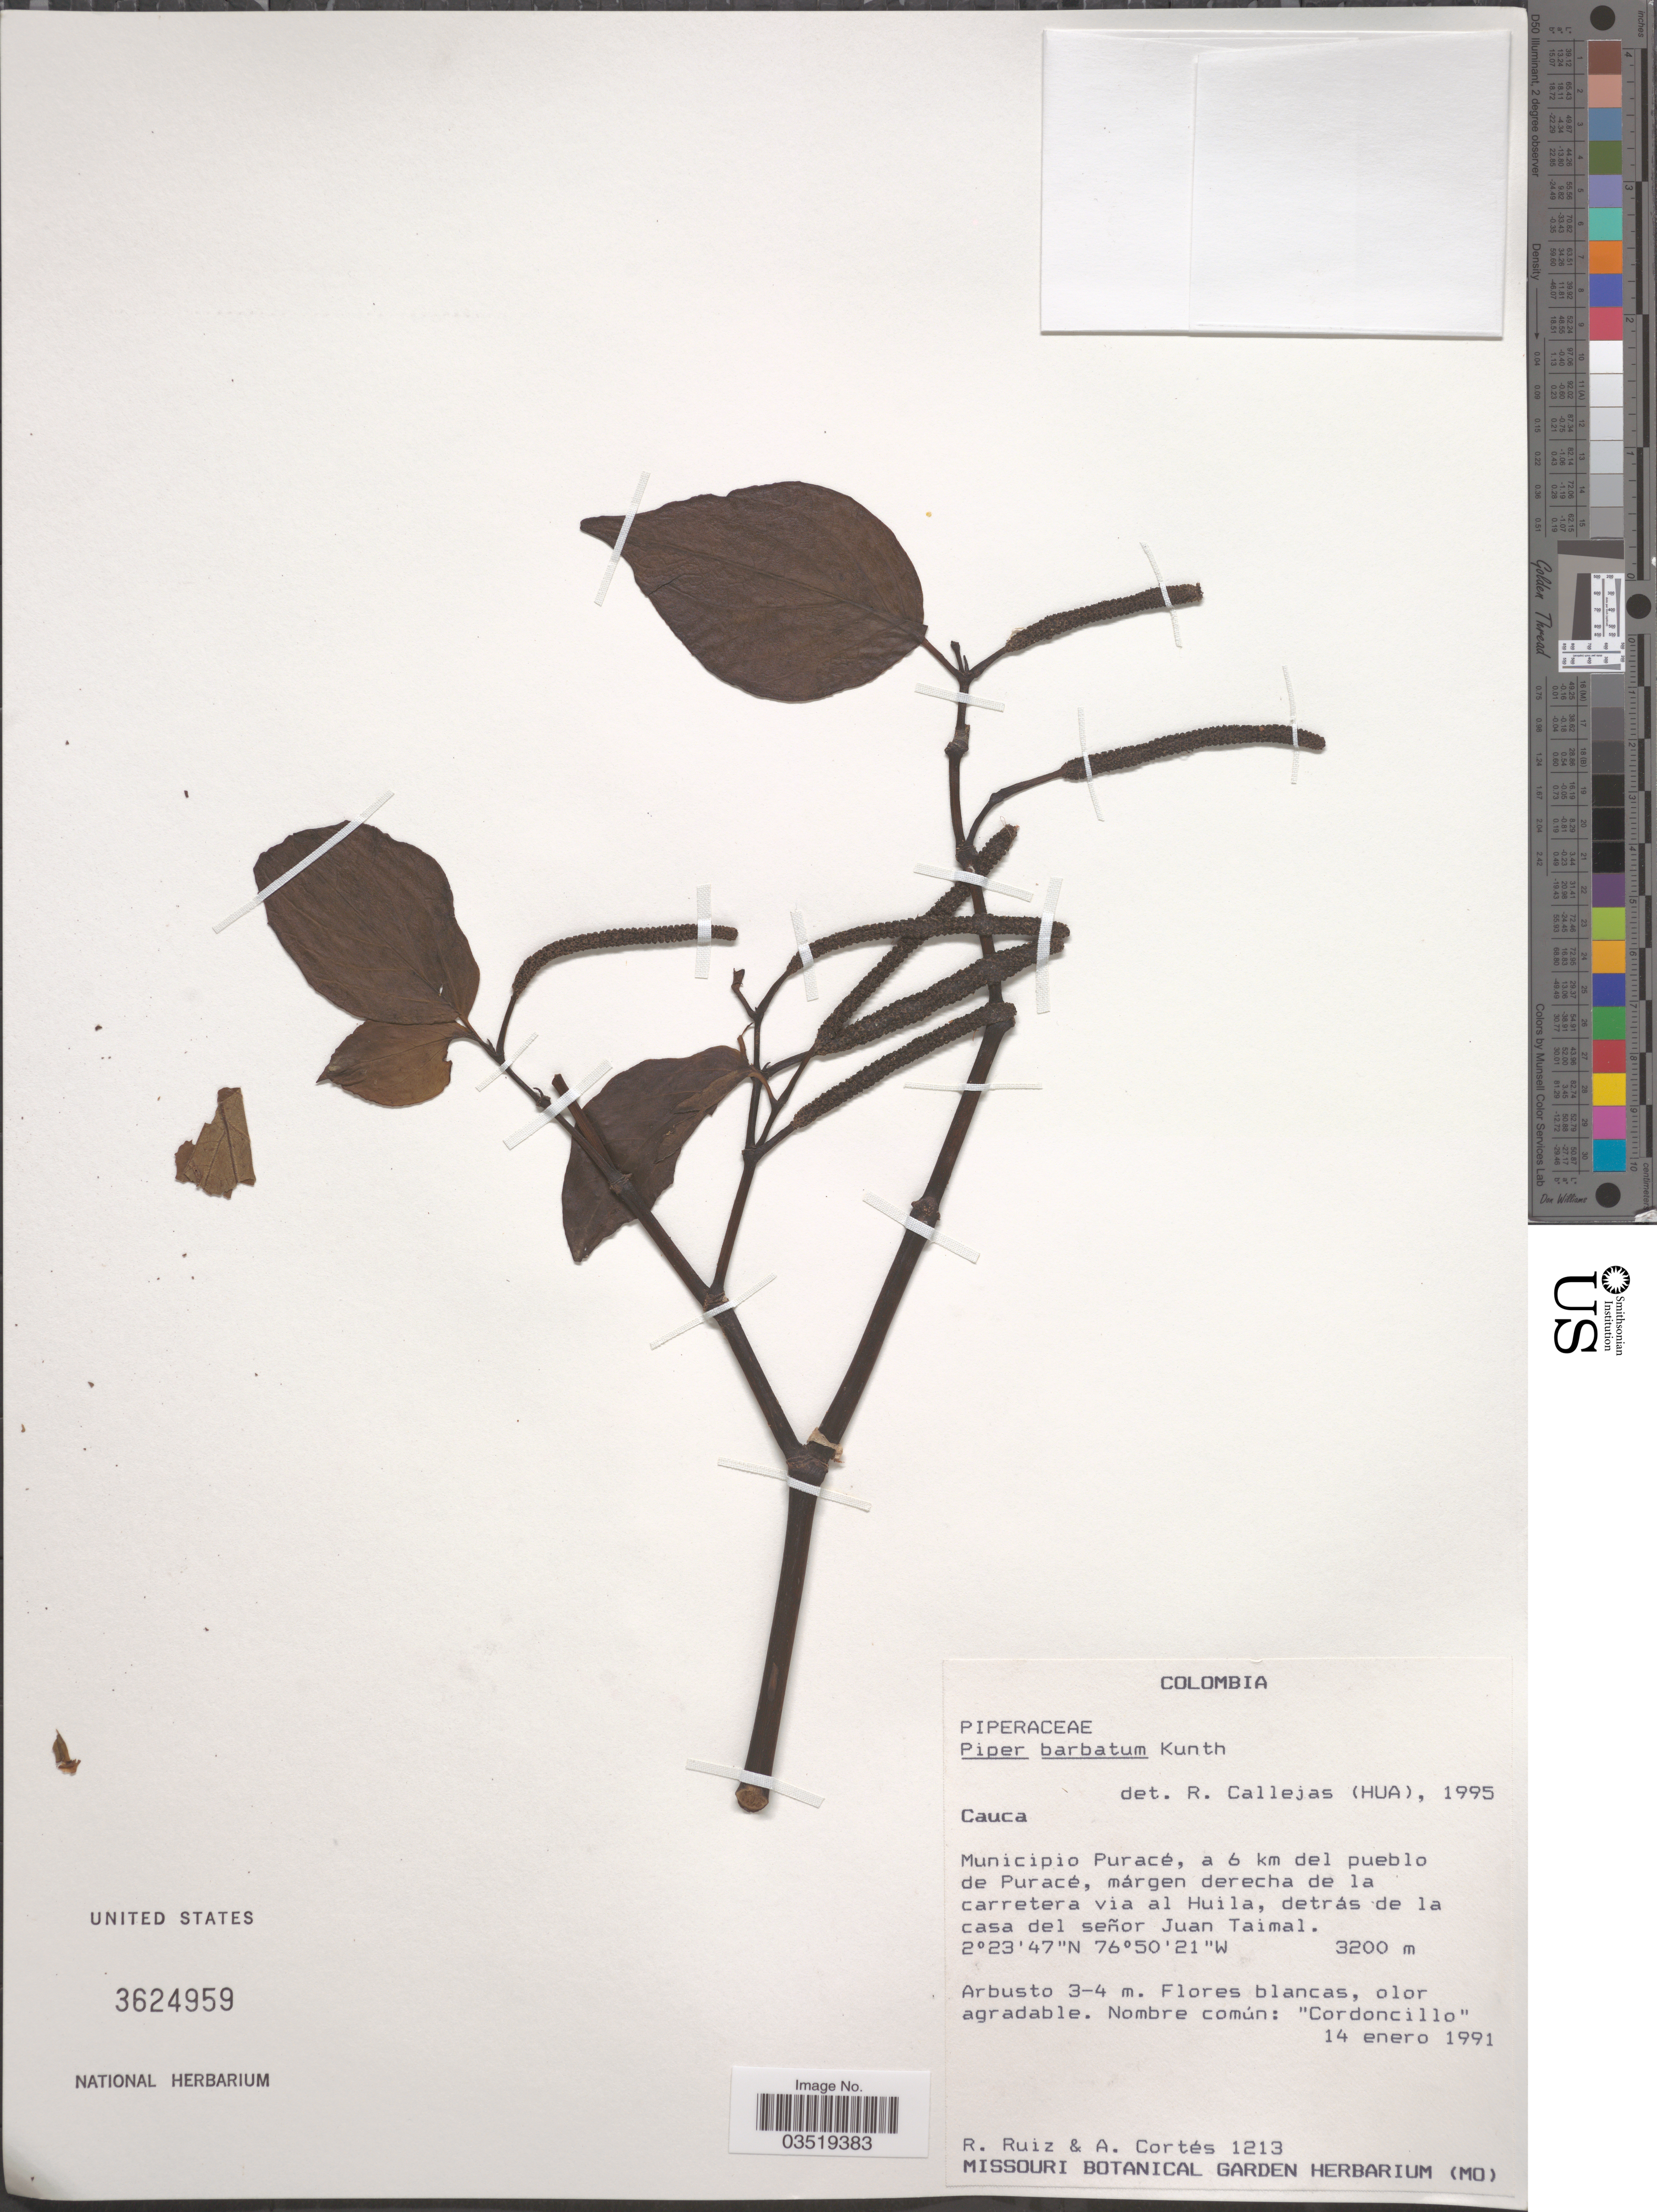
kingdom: Plantae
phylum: Tracheophyta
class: Magnoliopsida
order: Piperales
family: Piperaceae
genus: Piper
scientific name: Piper barbatum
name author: C. DC.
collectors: R. Ruiz & A. Cortès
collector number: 1213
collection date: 1991-01-14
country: Colombia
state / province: Cauca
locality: Municipio Puracé, a 6 km del pueblo de Puracé, márgen derecha de la carretera via al Huila, detrás de la casa del señor Juan Taimal.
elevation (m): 3200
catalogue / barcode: US 3624959